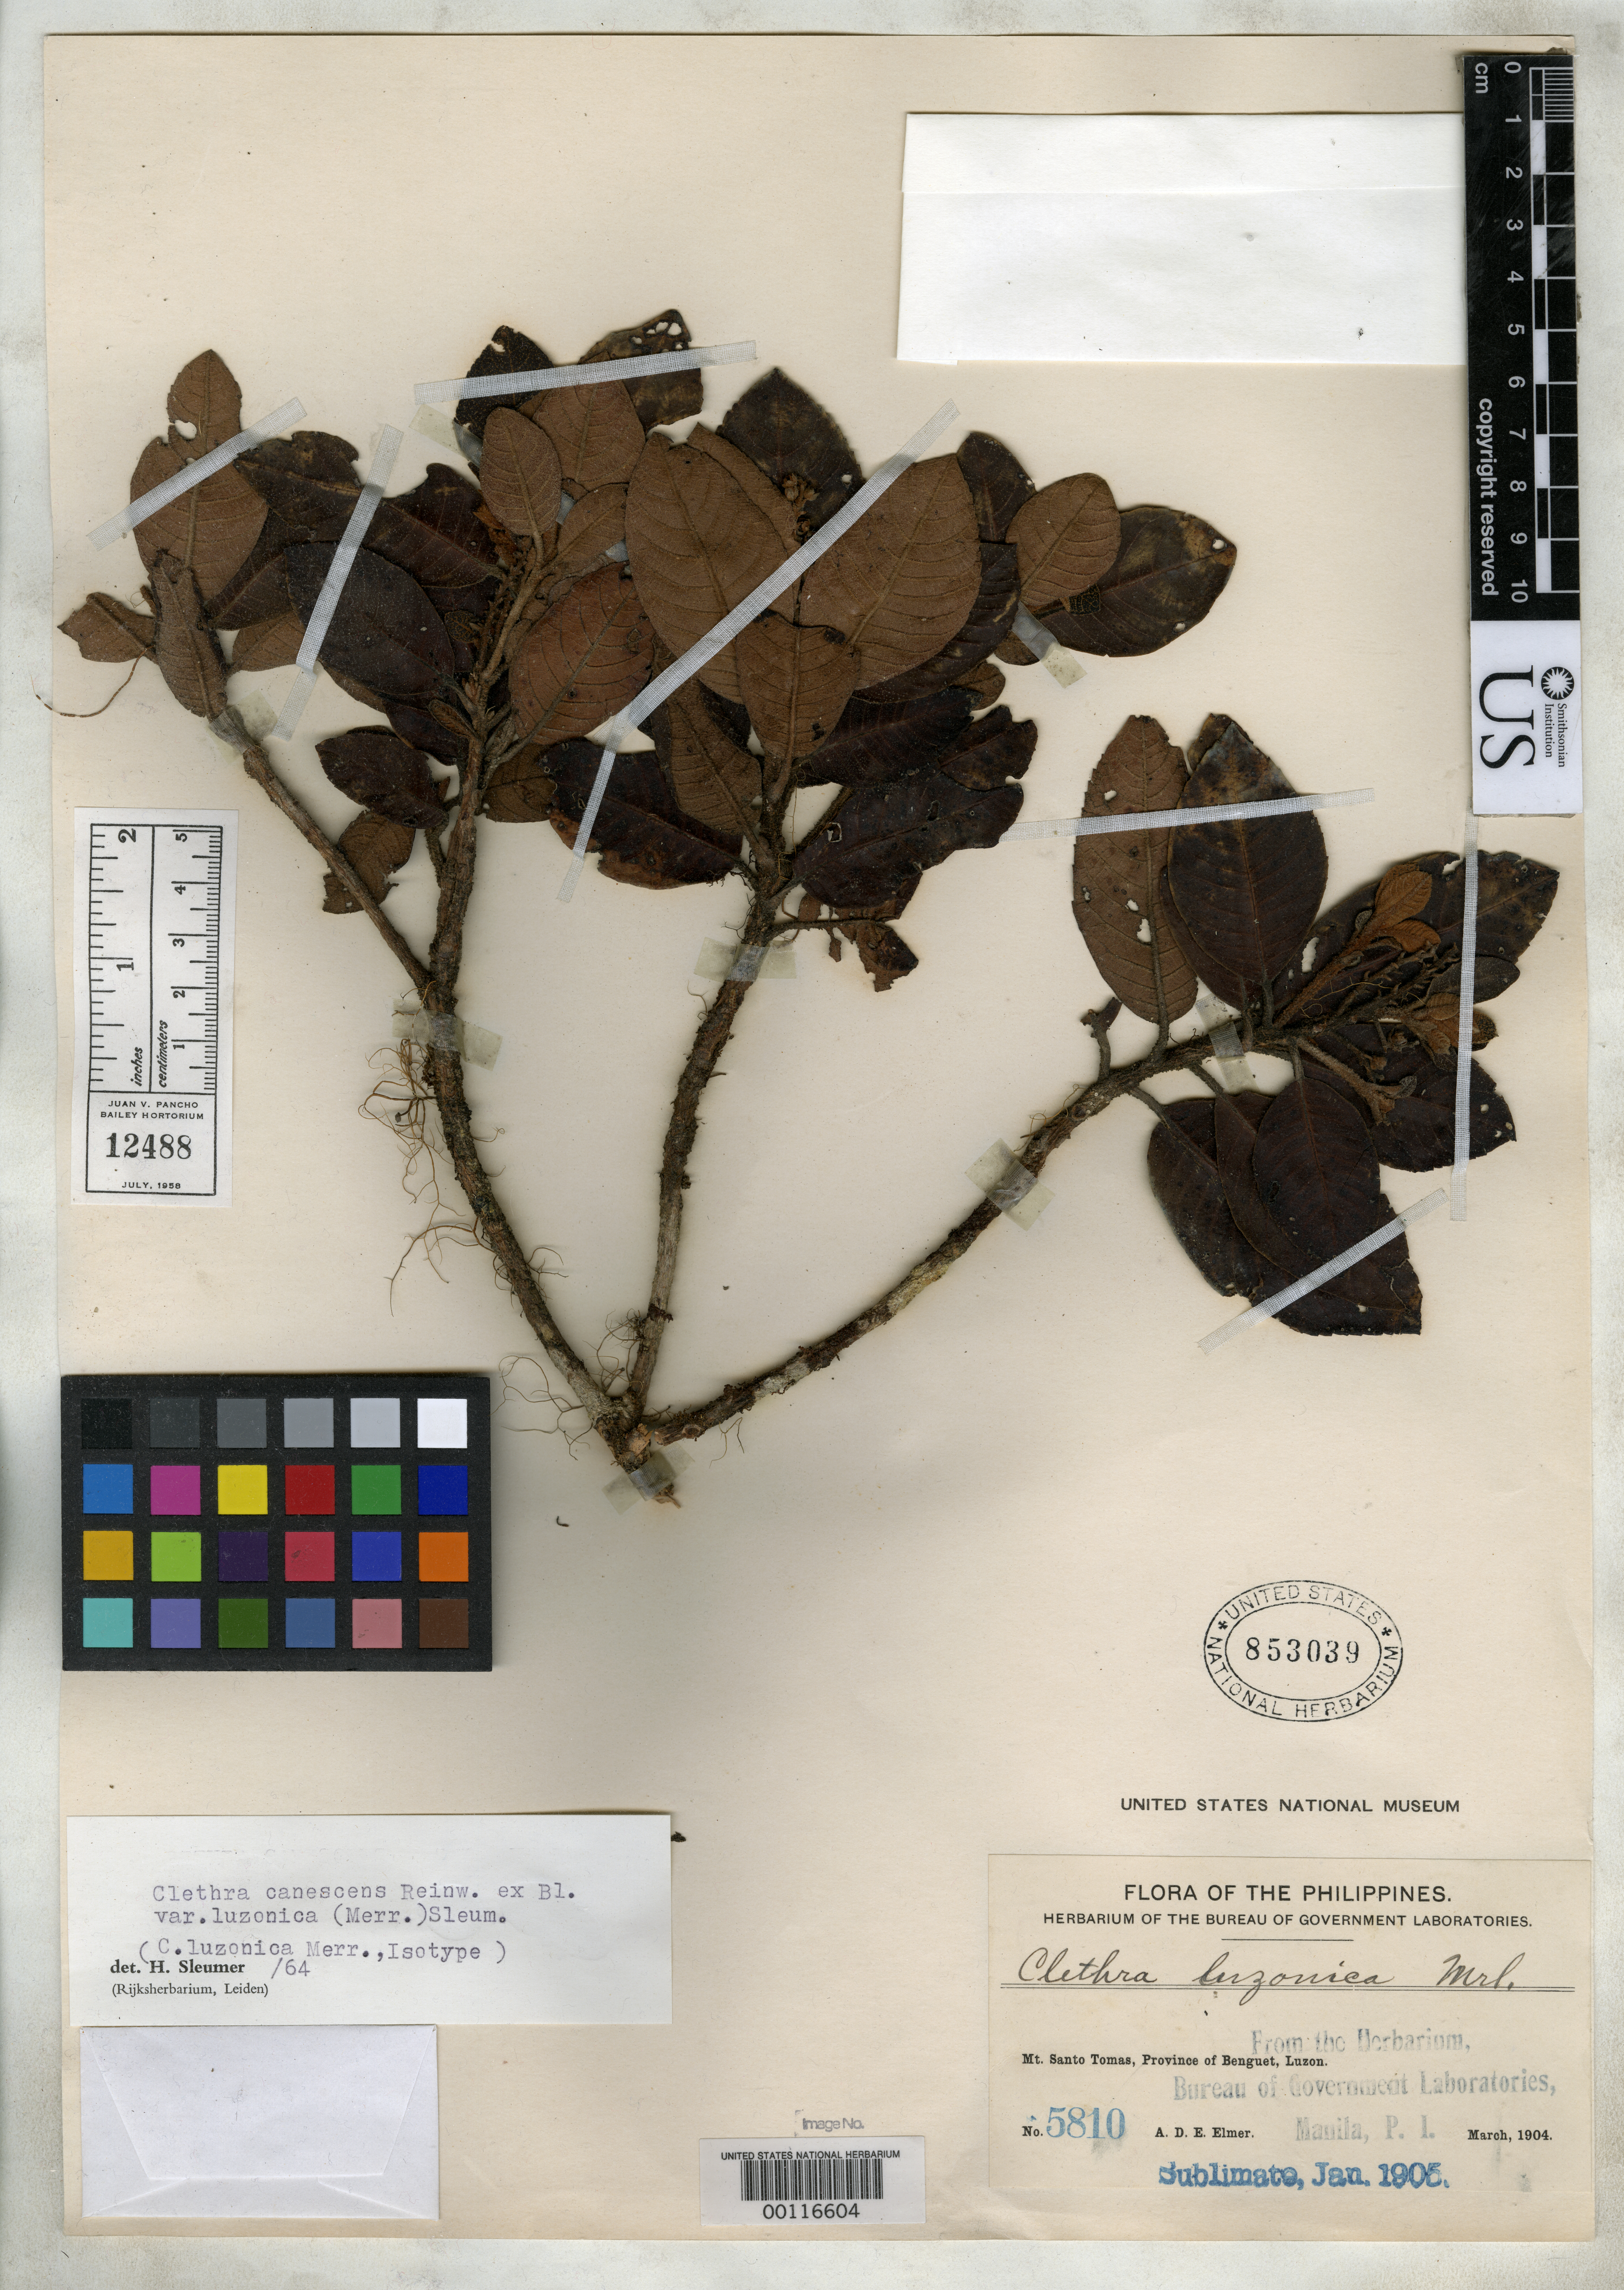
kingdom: Plantae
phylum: Tracheophyta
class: Magnoliopsida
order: Ericales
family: Clethraceae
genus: Clethra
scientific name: Clethra luzonica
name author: Merr.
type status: Isotype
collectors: A. D. E. Elmer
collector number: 5810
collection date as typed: Mar 1904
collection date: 1904-03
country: Philippines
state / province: Cordillera (Administrative Region)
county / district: Benguet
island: Luzon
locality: Mt. Santo Tomas.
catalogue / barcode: US 853039